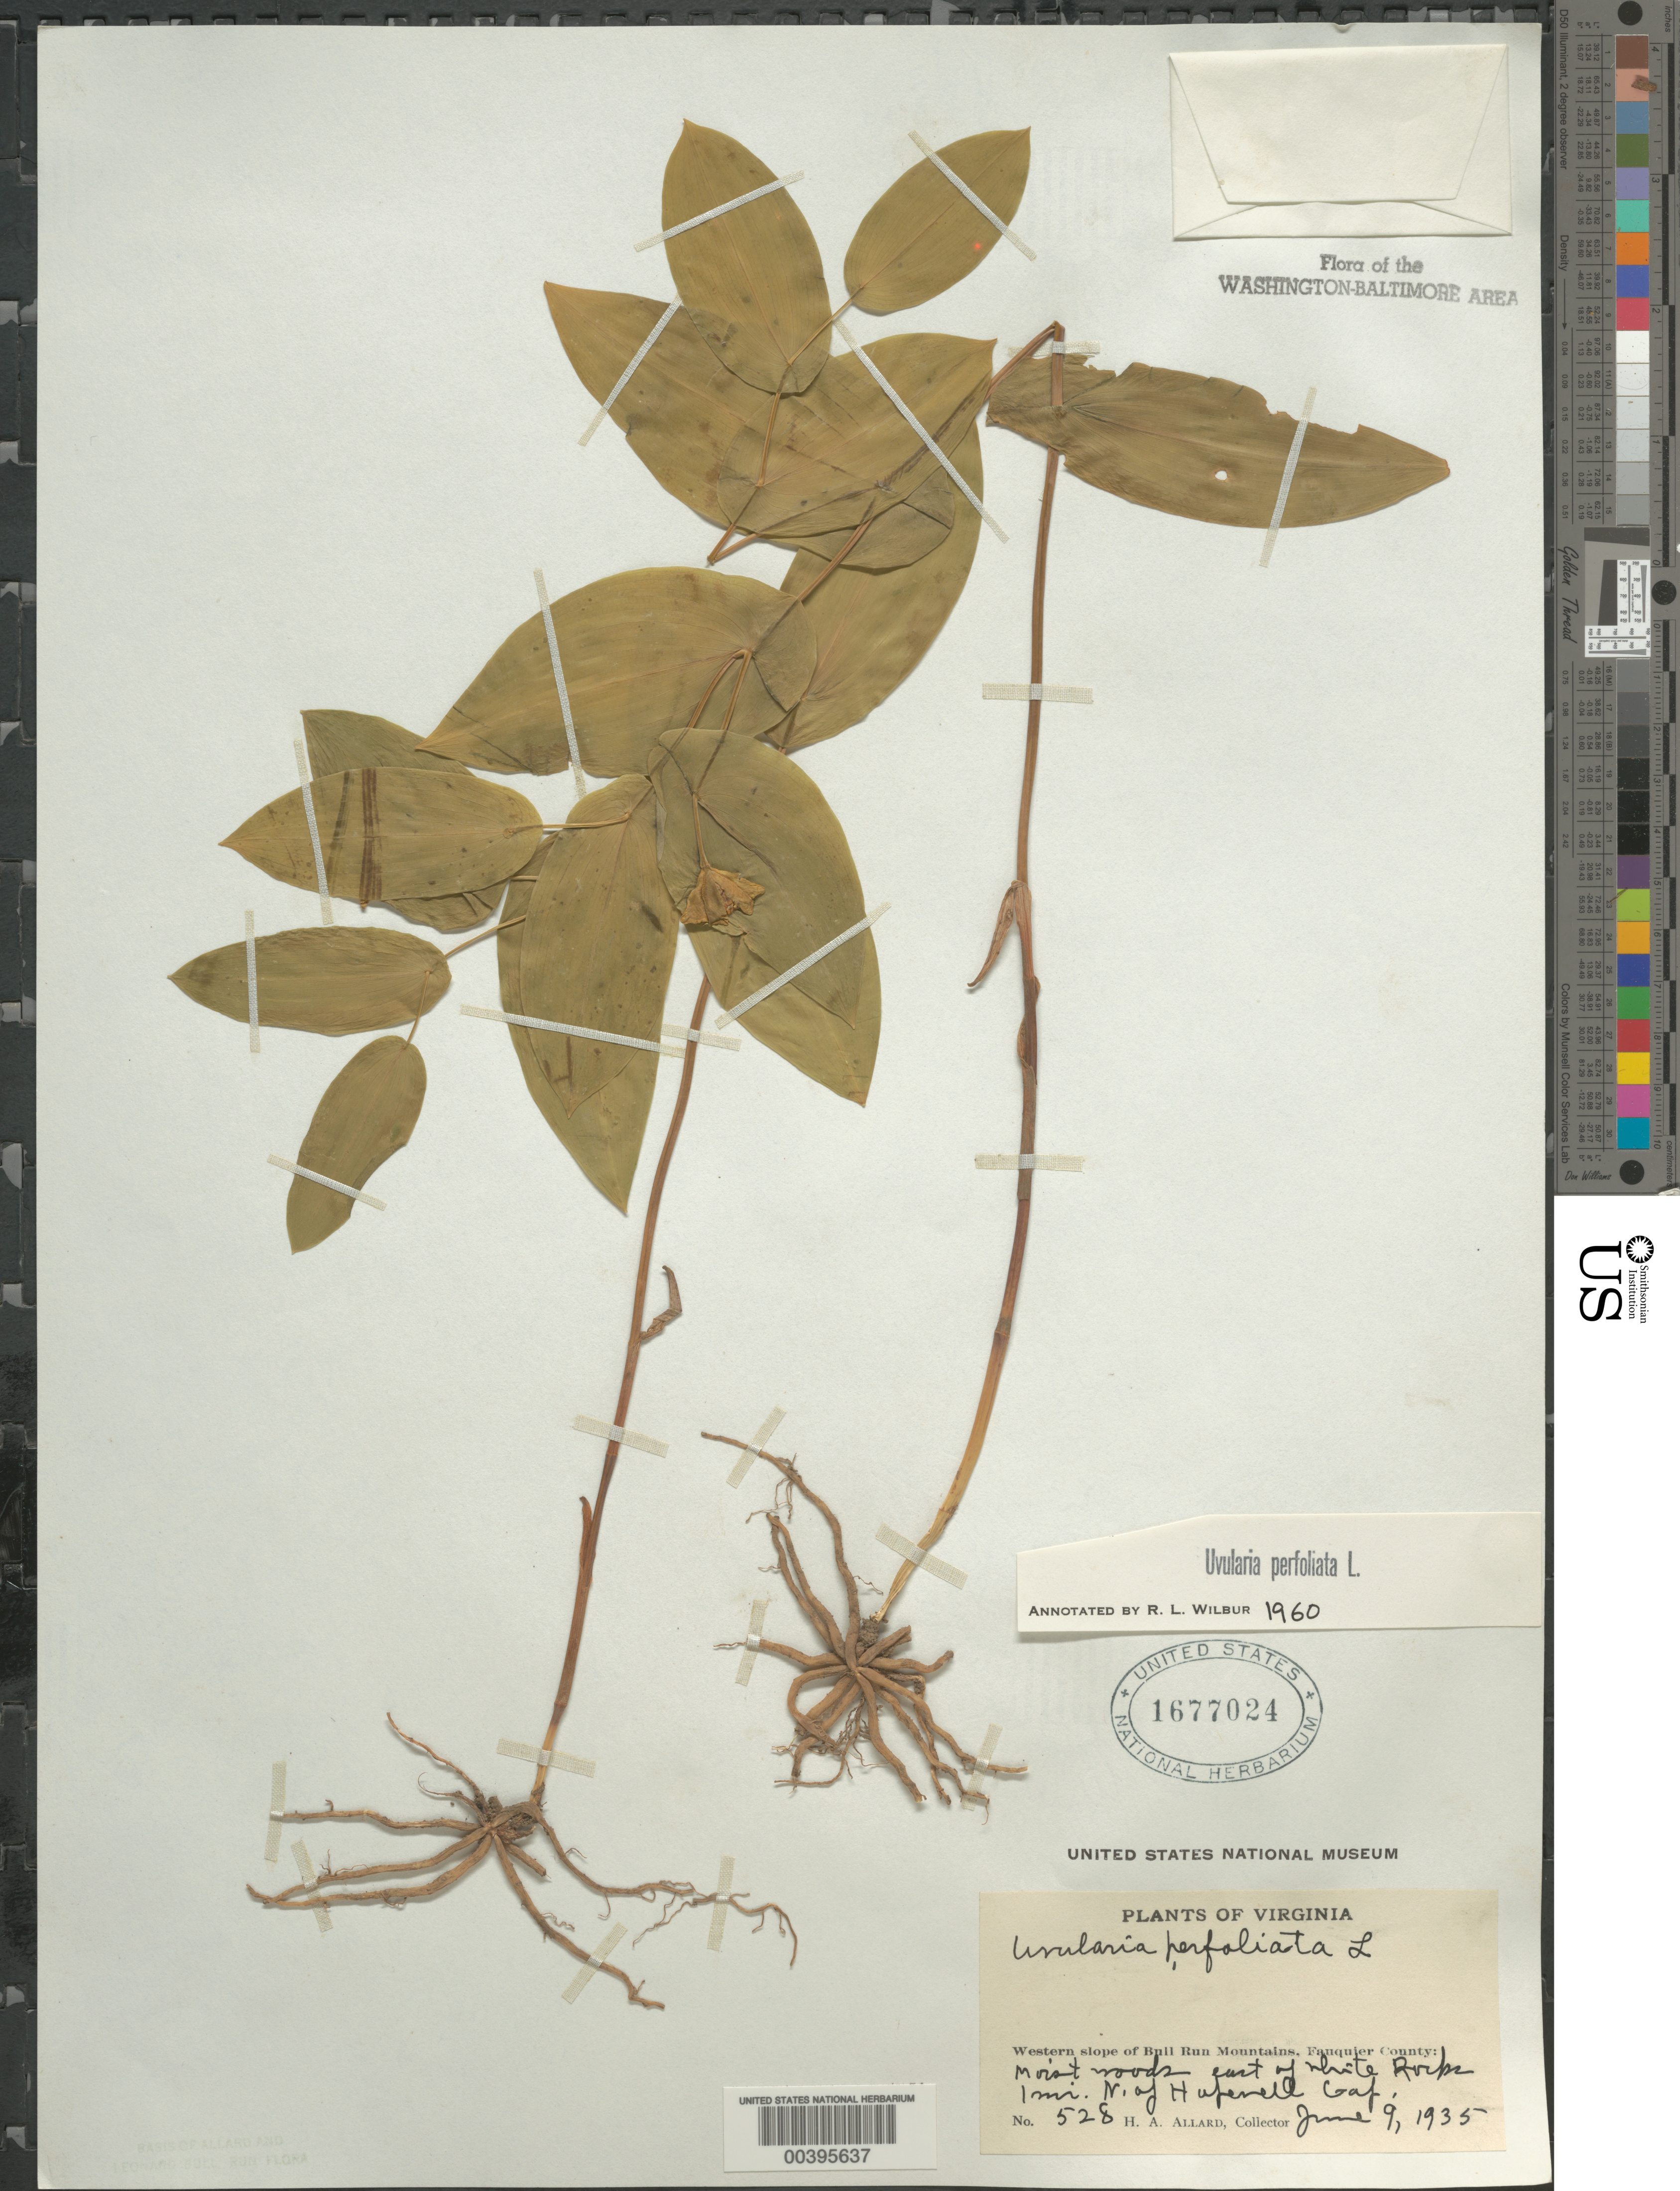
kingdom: Plantae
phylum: Tracheophyta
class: Liliopsida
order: Liliales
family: Colchicaceae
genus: Uvularia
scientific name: Uvularia perfoliata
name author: L.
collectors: H. A. Allard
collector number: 528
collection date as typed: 09 Jun 1935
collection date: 1935-06-09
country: United States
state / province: Virginia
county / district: Fauquier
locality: East of White Rocks, north of Hopewell Gap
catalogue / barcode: US 1677024